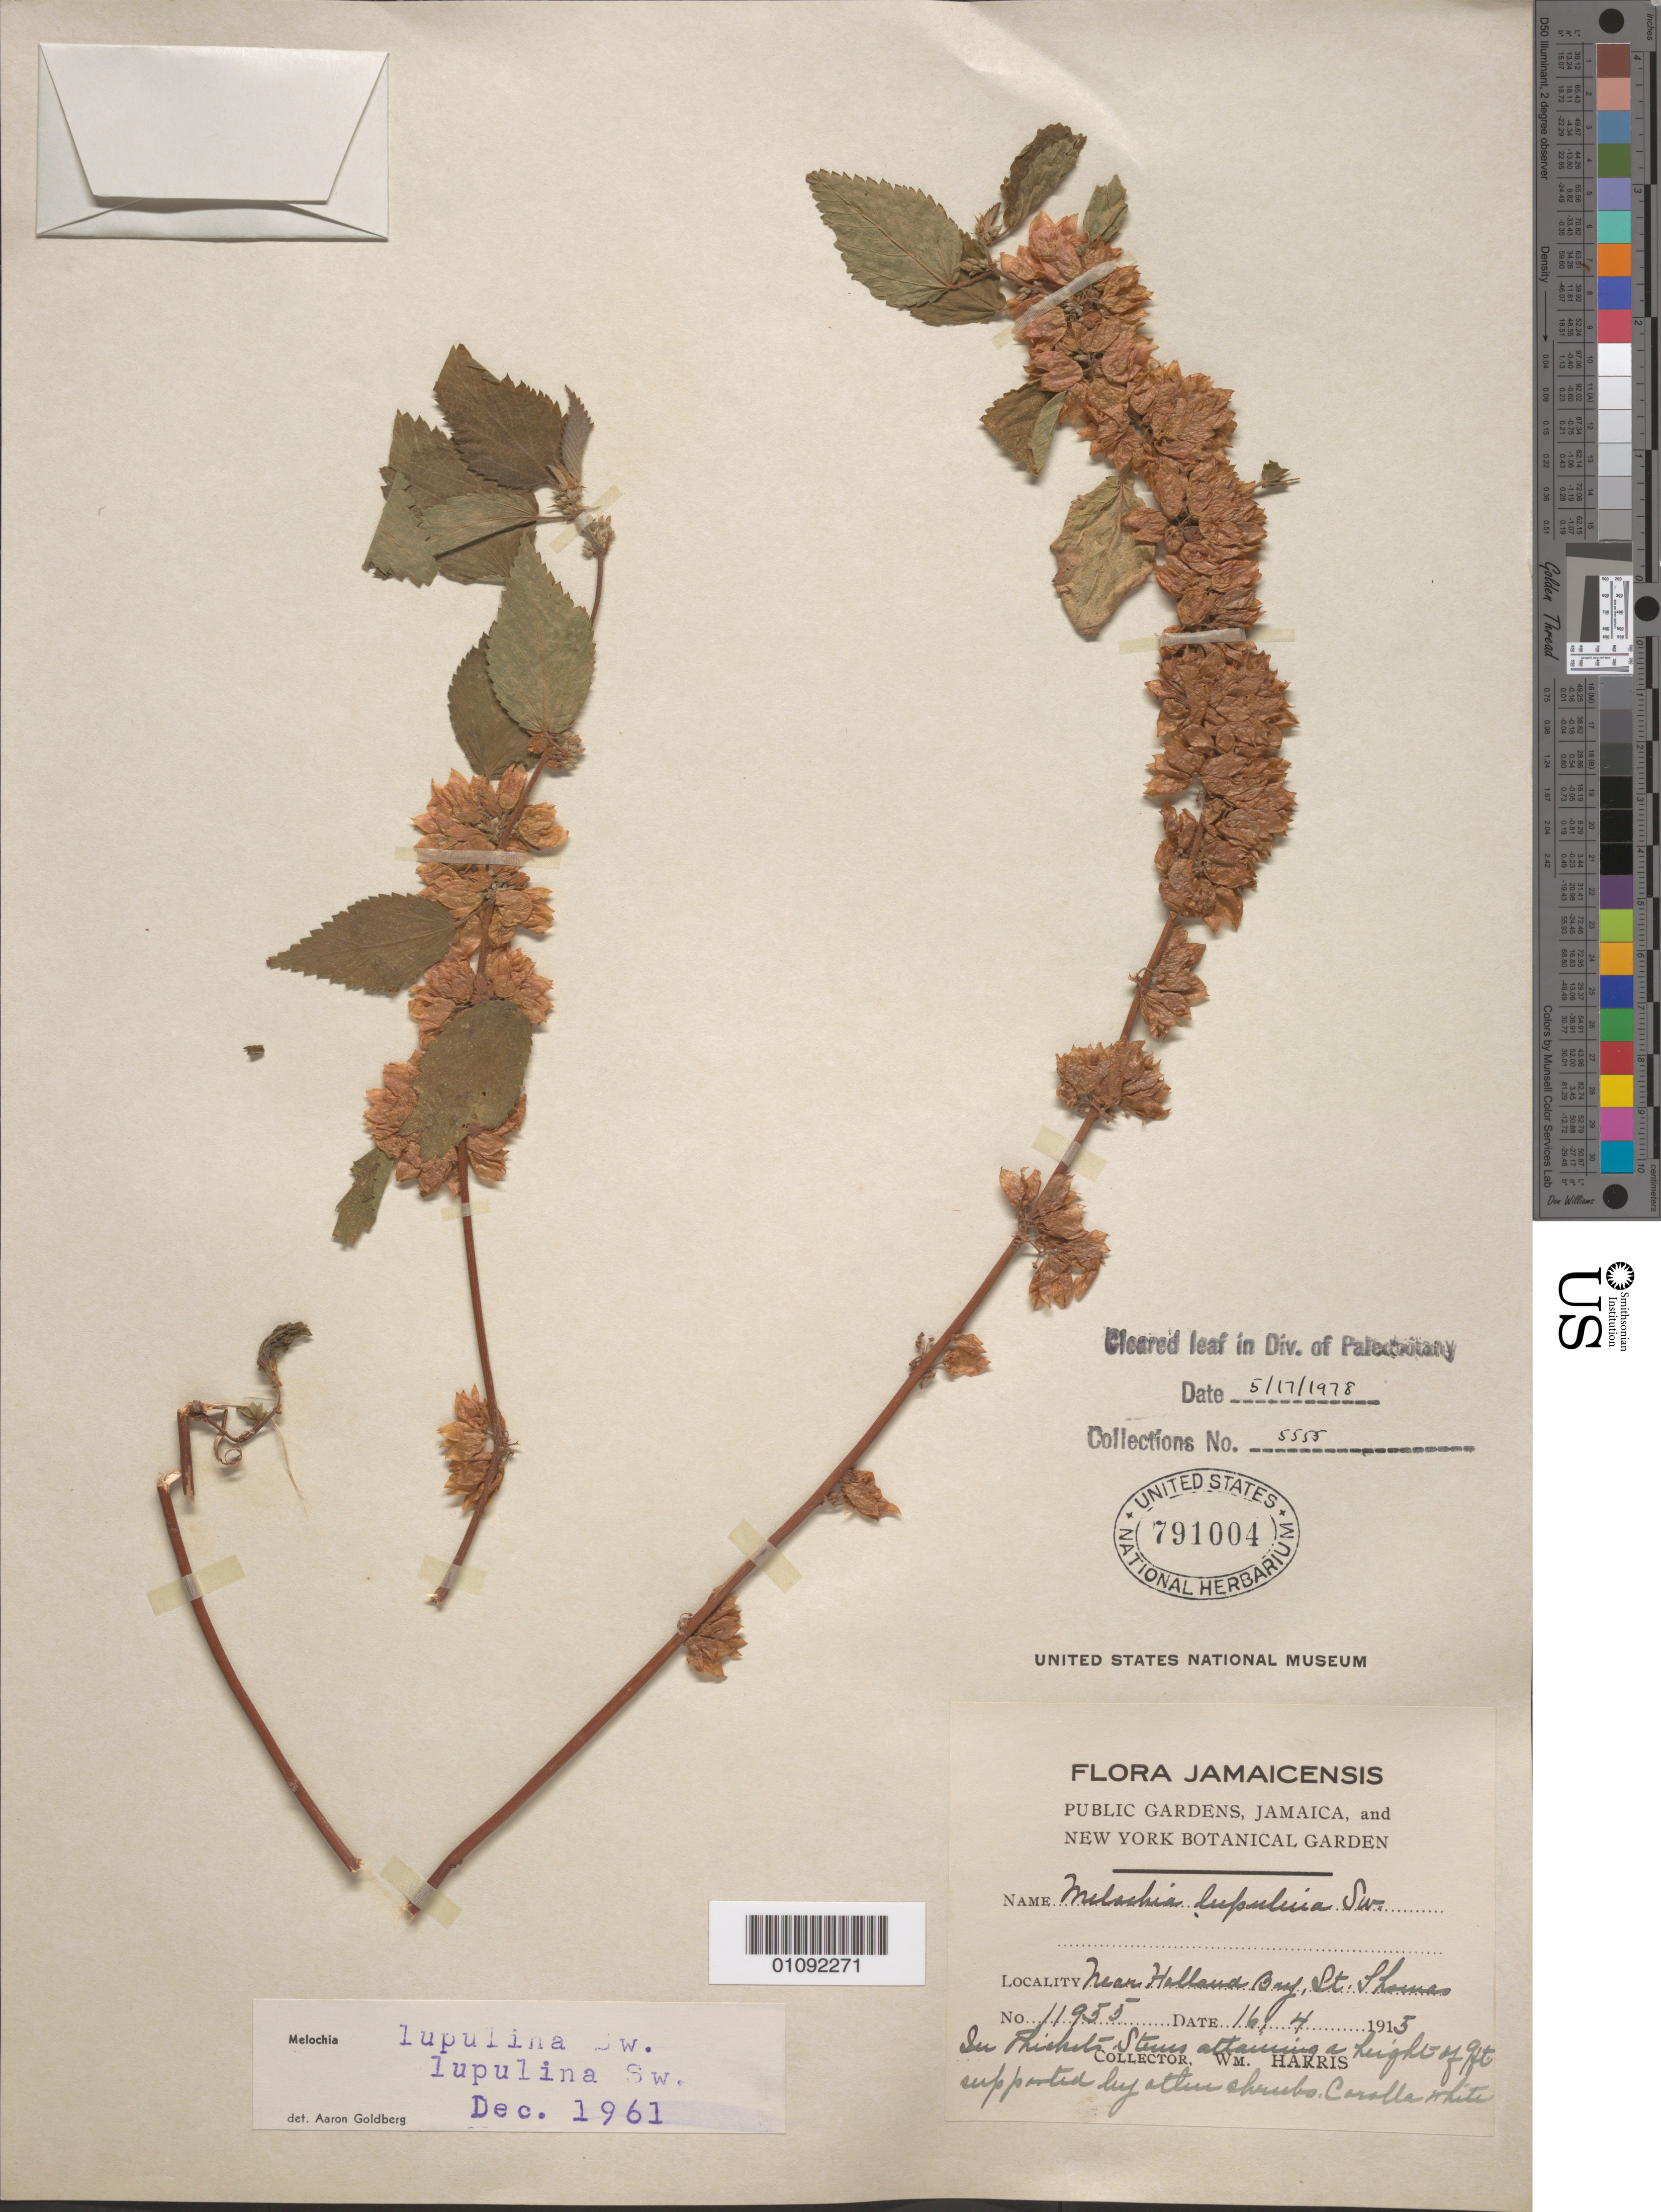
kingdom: Plantae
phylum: Tracheophyta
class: Magnoliopsida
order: Malvales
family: Malvaceae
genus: Melochia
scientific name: Melochia lupulina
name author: Sw.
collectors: W. Harris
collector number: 11955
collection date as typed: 16 Apr 1915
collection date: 1915-04-16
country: Jamaica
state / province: Saint Thomas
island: Jamaica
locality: Near Holland Bay, St. Thomas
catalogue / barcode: US 791004